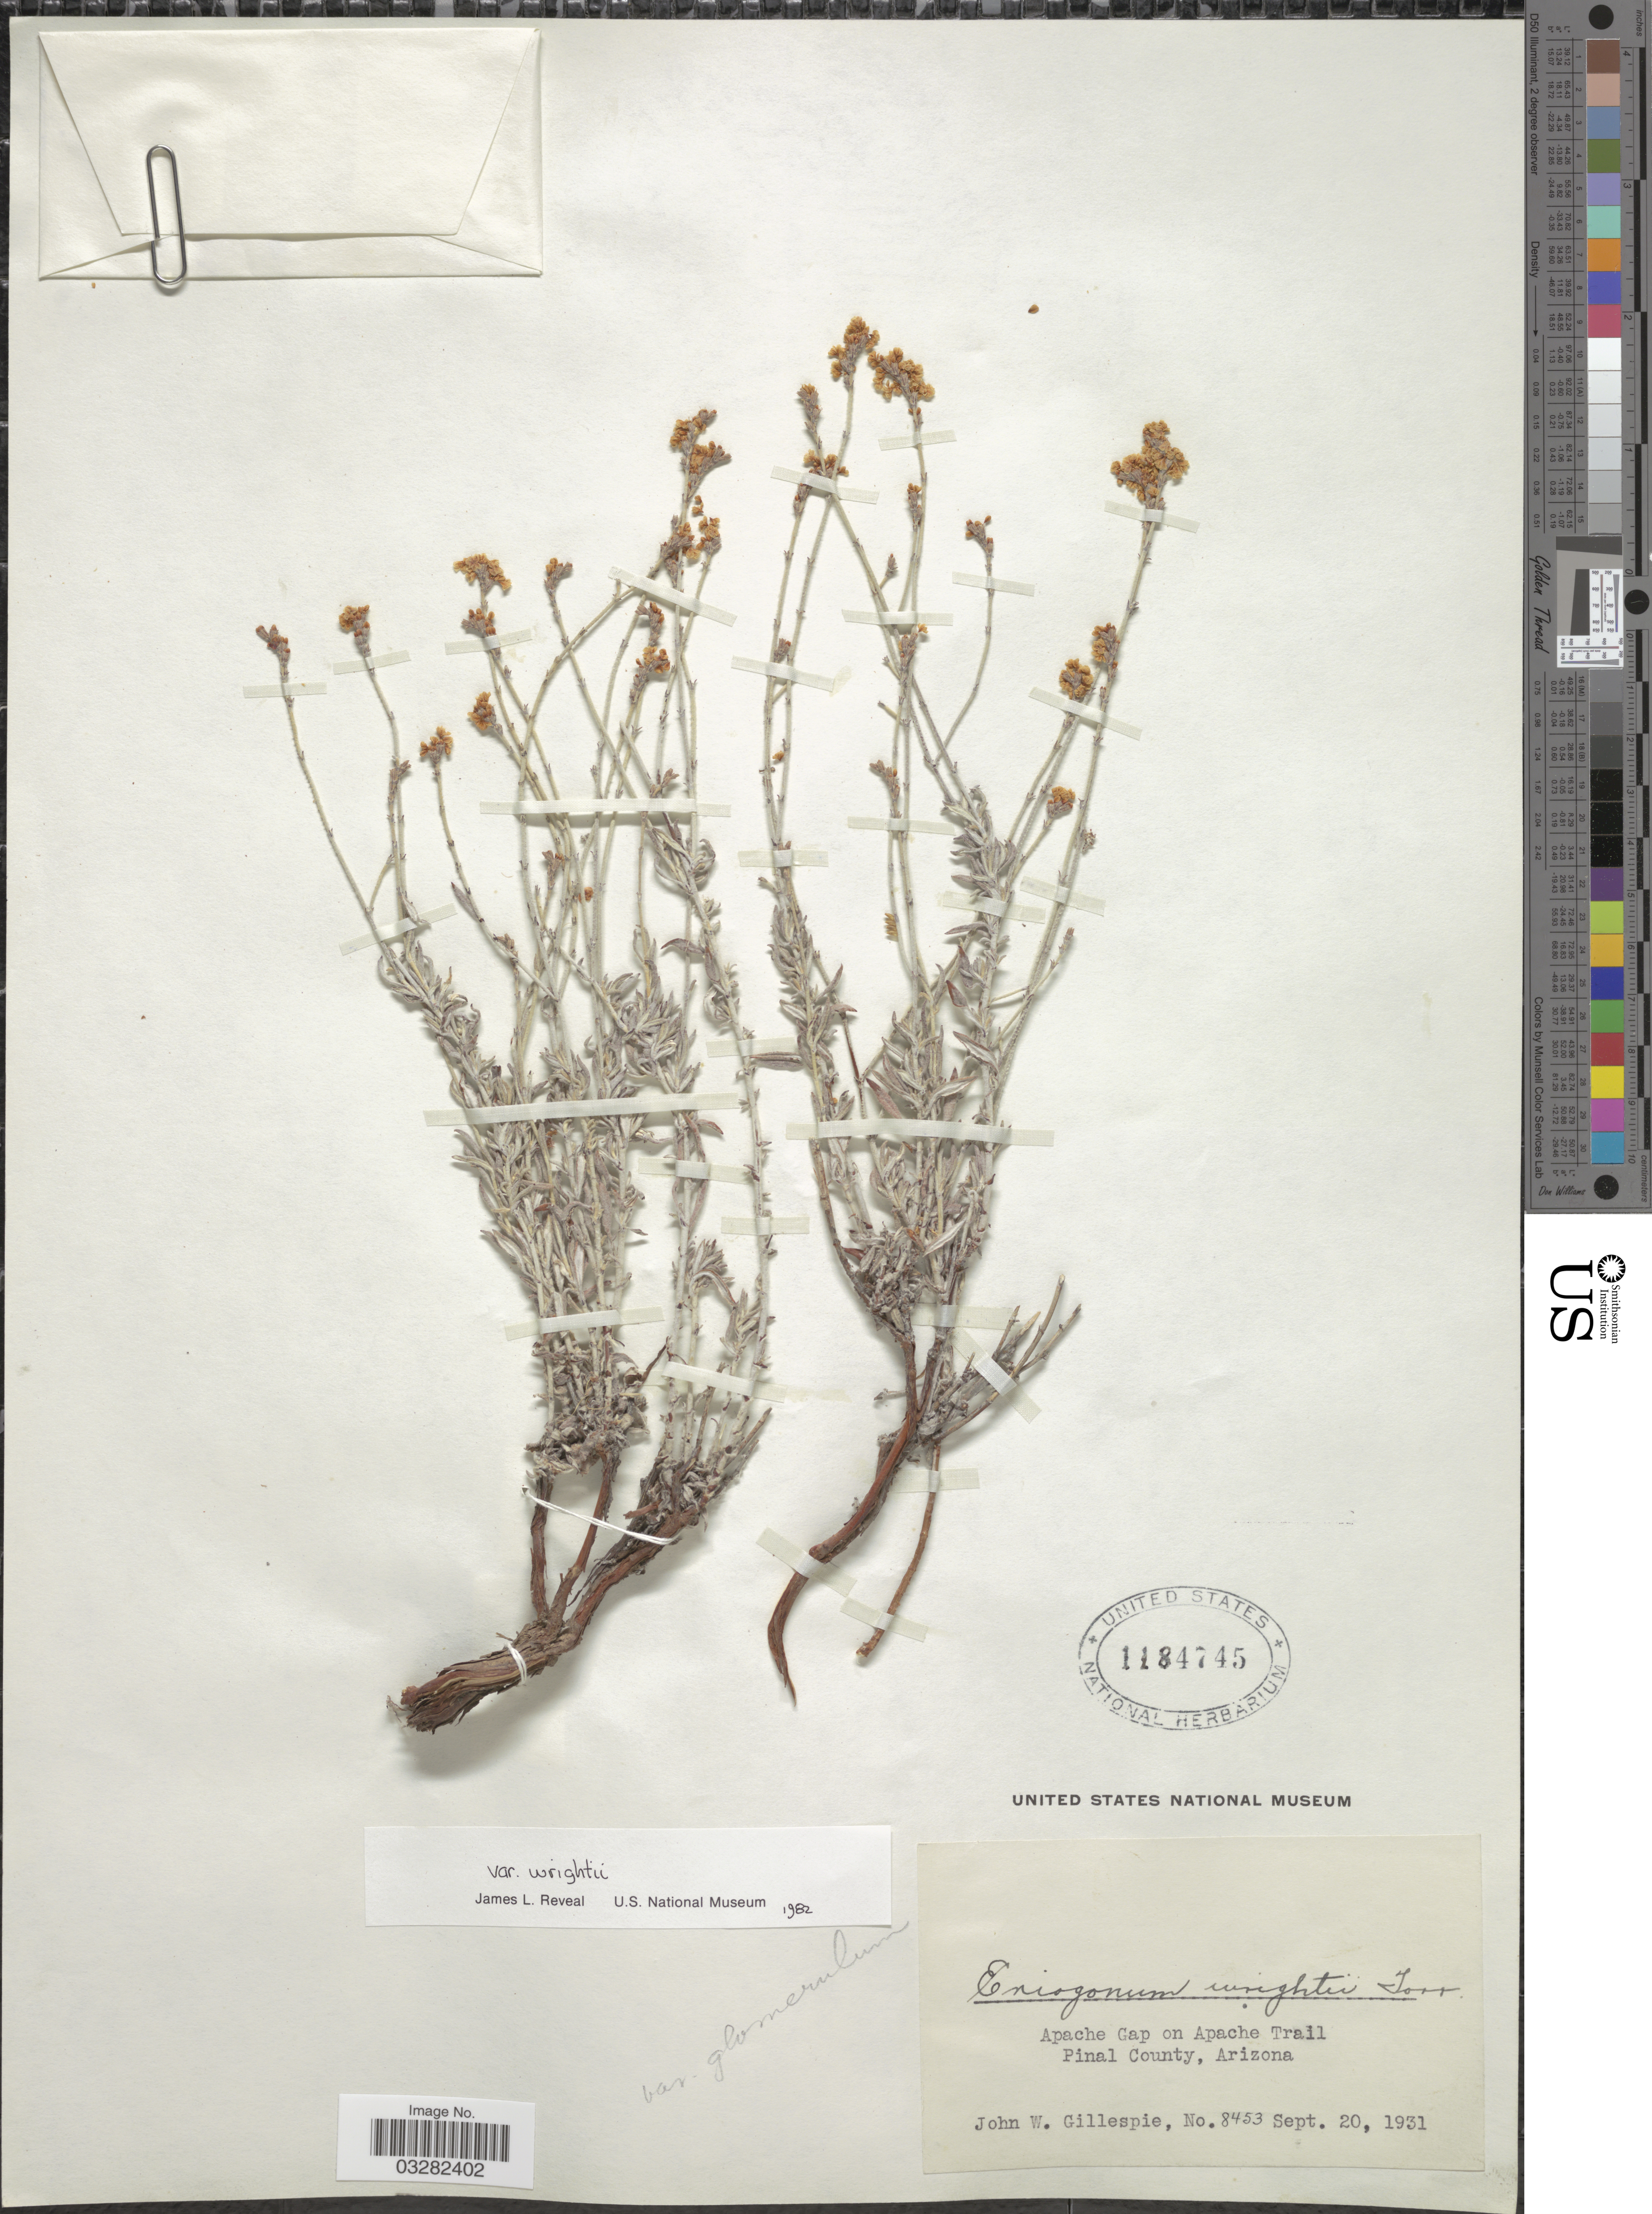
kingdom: Plantae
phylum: Tracheophyta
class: Magnoliopsida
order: Caryophyllales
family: Polygonaceae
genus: Eriogonum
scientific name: Eriogonum wrightii var. wrightii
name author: Torr. ex Benth.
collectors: J. W. Gillespie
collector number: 8453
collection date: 1931-09-20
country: United States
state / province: Arizona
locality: Apache Gap on Apache Trail, Pinal County.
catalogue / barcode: US 1184745